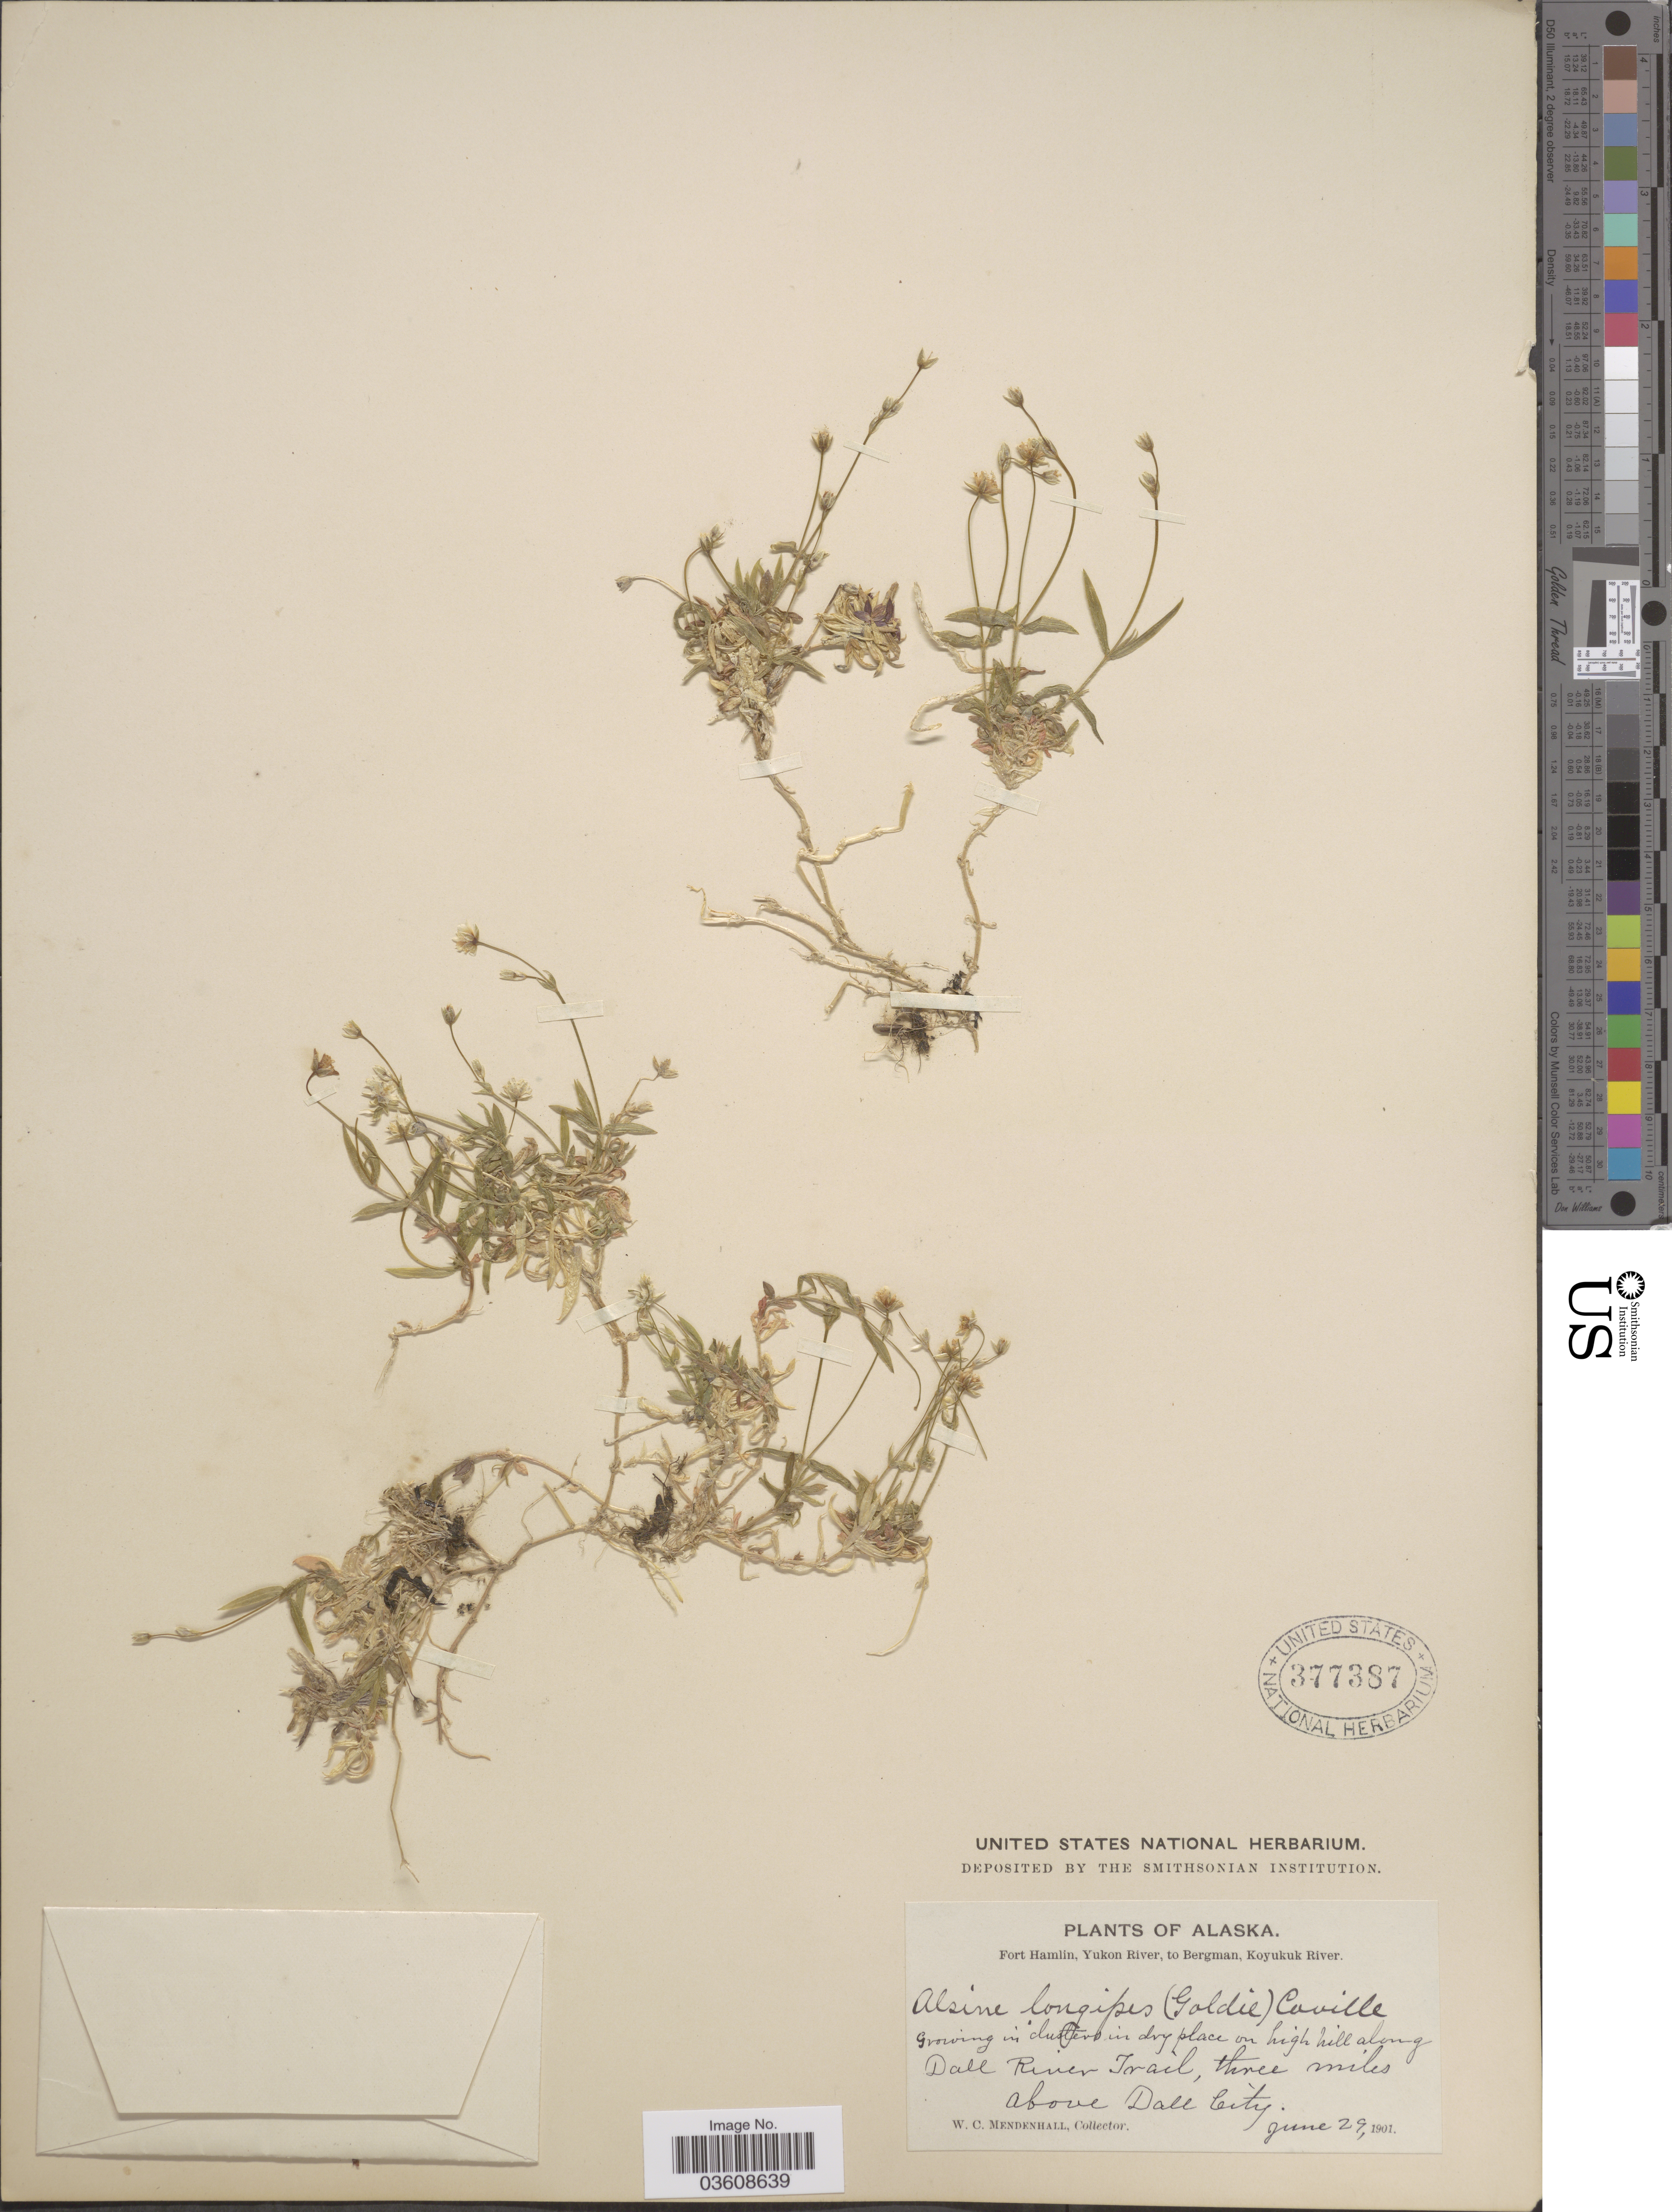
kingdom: Plantae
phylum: Tracheophyta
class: Magnoliopsida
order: Caryophyllales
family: Caryophyllaceae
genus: Stellaria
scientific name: Stellaria longipes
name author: Goldie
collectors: W. Mendenhall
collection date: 1901-06-29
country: United States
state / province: Alaska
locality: Fort Hamlin, Yukon River, to Bergman, Koyukuk River. Along Dall River Trail, three miles above Dall City.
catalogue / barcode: US 377387